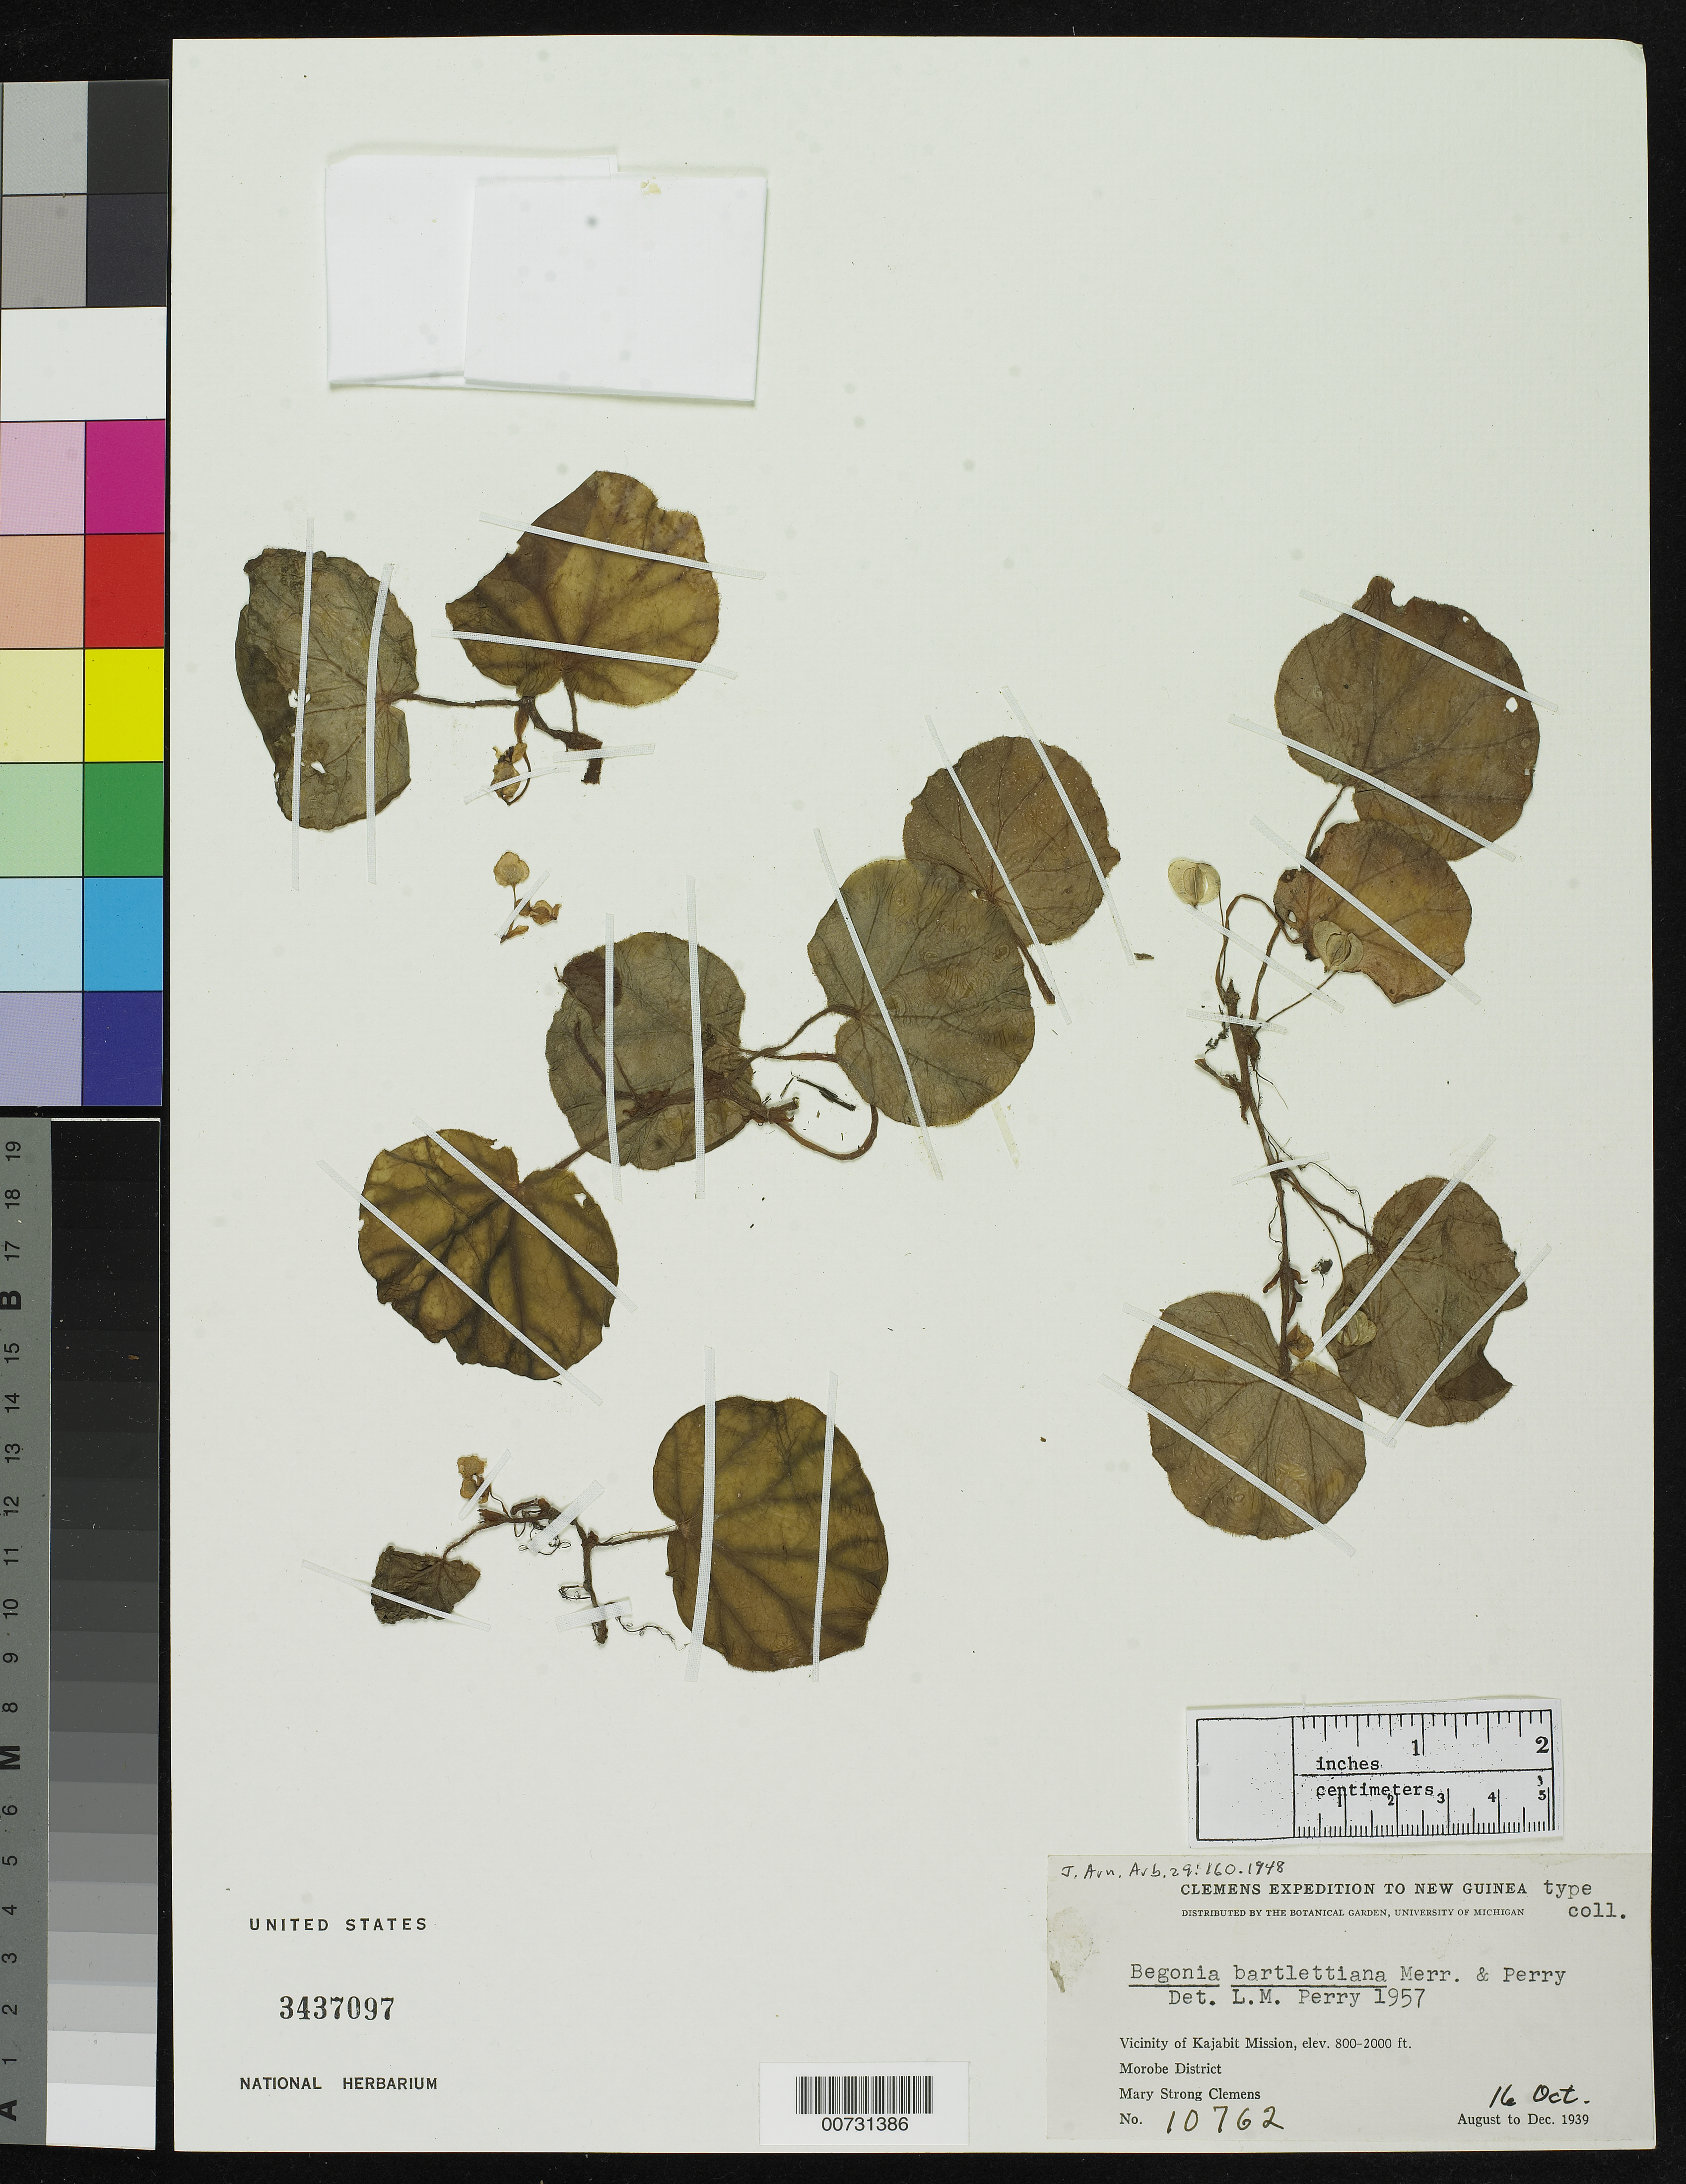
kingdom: Plantae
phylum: Tracheophyta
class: Magnoliopsida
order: Cucurbitales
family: Begoniaceae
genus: Begonia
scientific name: Begonia bartlettiana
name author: Merr. & L.M. Perry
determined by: Perry, L. M.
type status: Isotype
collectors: M. S. Clemens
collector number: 10762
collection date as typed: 16 Oct 1939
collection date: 1939-10-16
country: Papua New Guinea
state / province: Morobe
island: New Guinea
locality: Vicinity of Kajabit Mission, Morobe District.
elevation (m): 244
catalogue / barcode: US 3437097